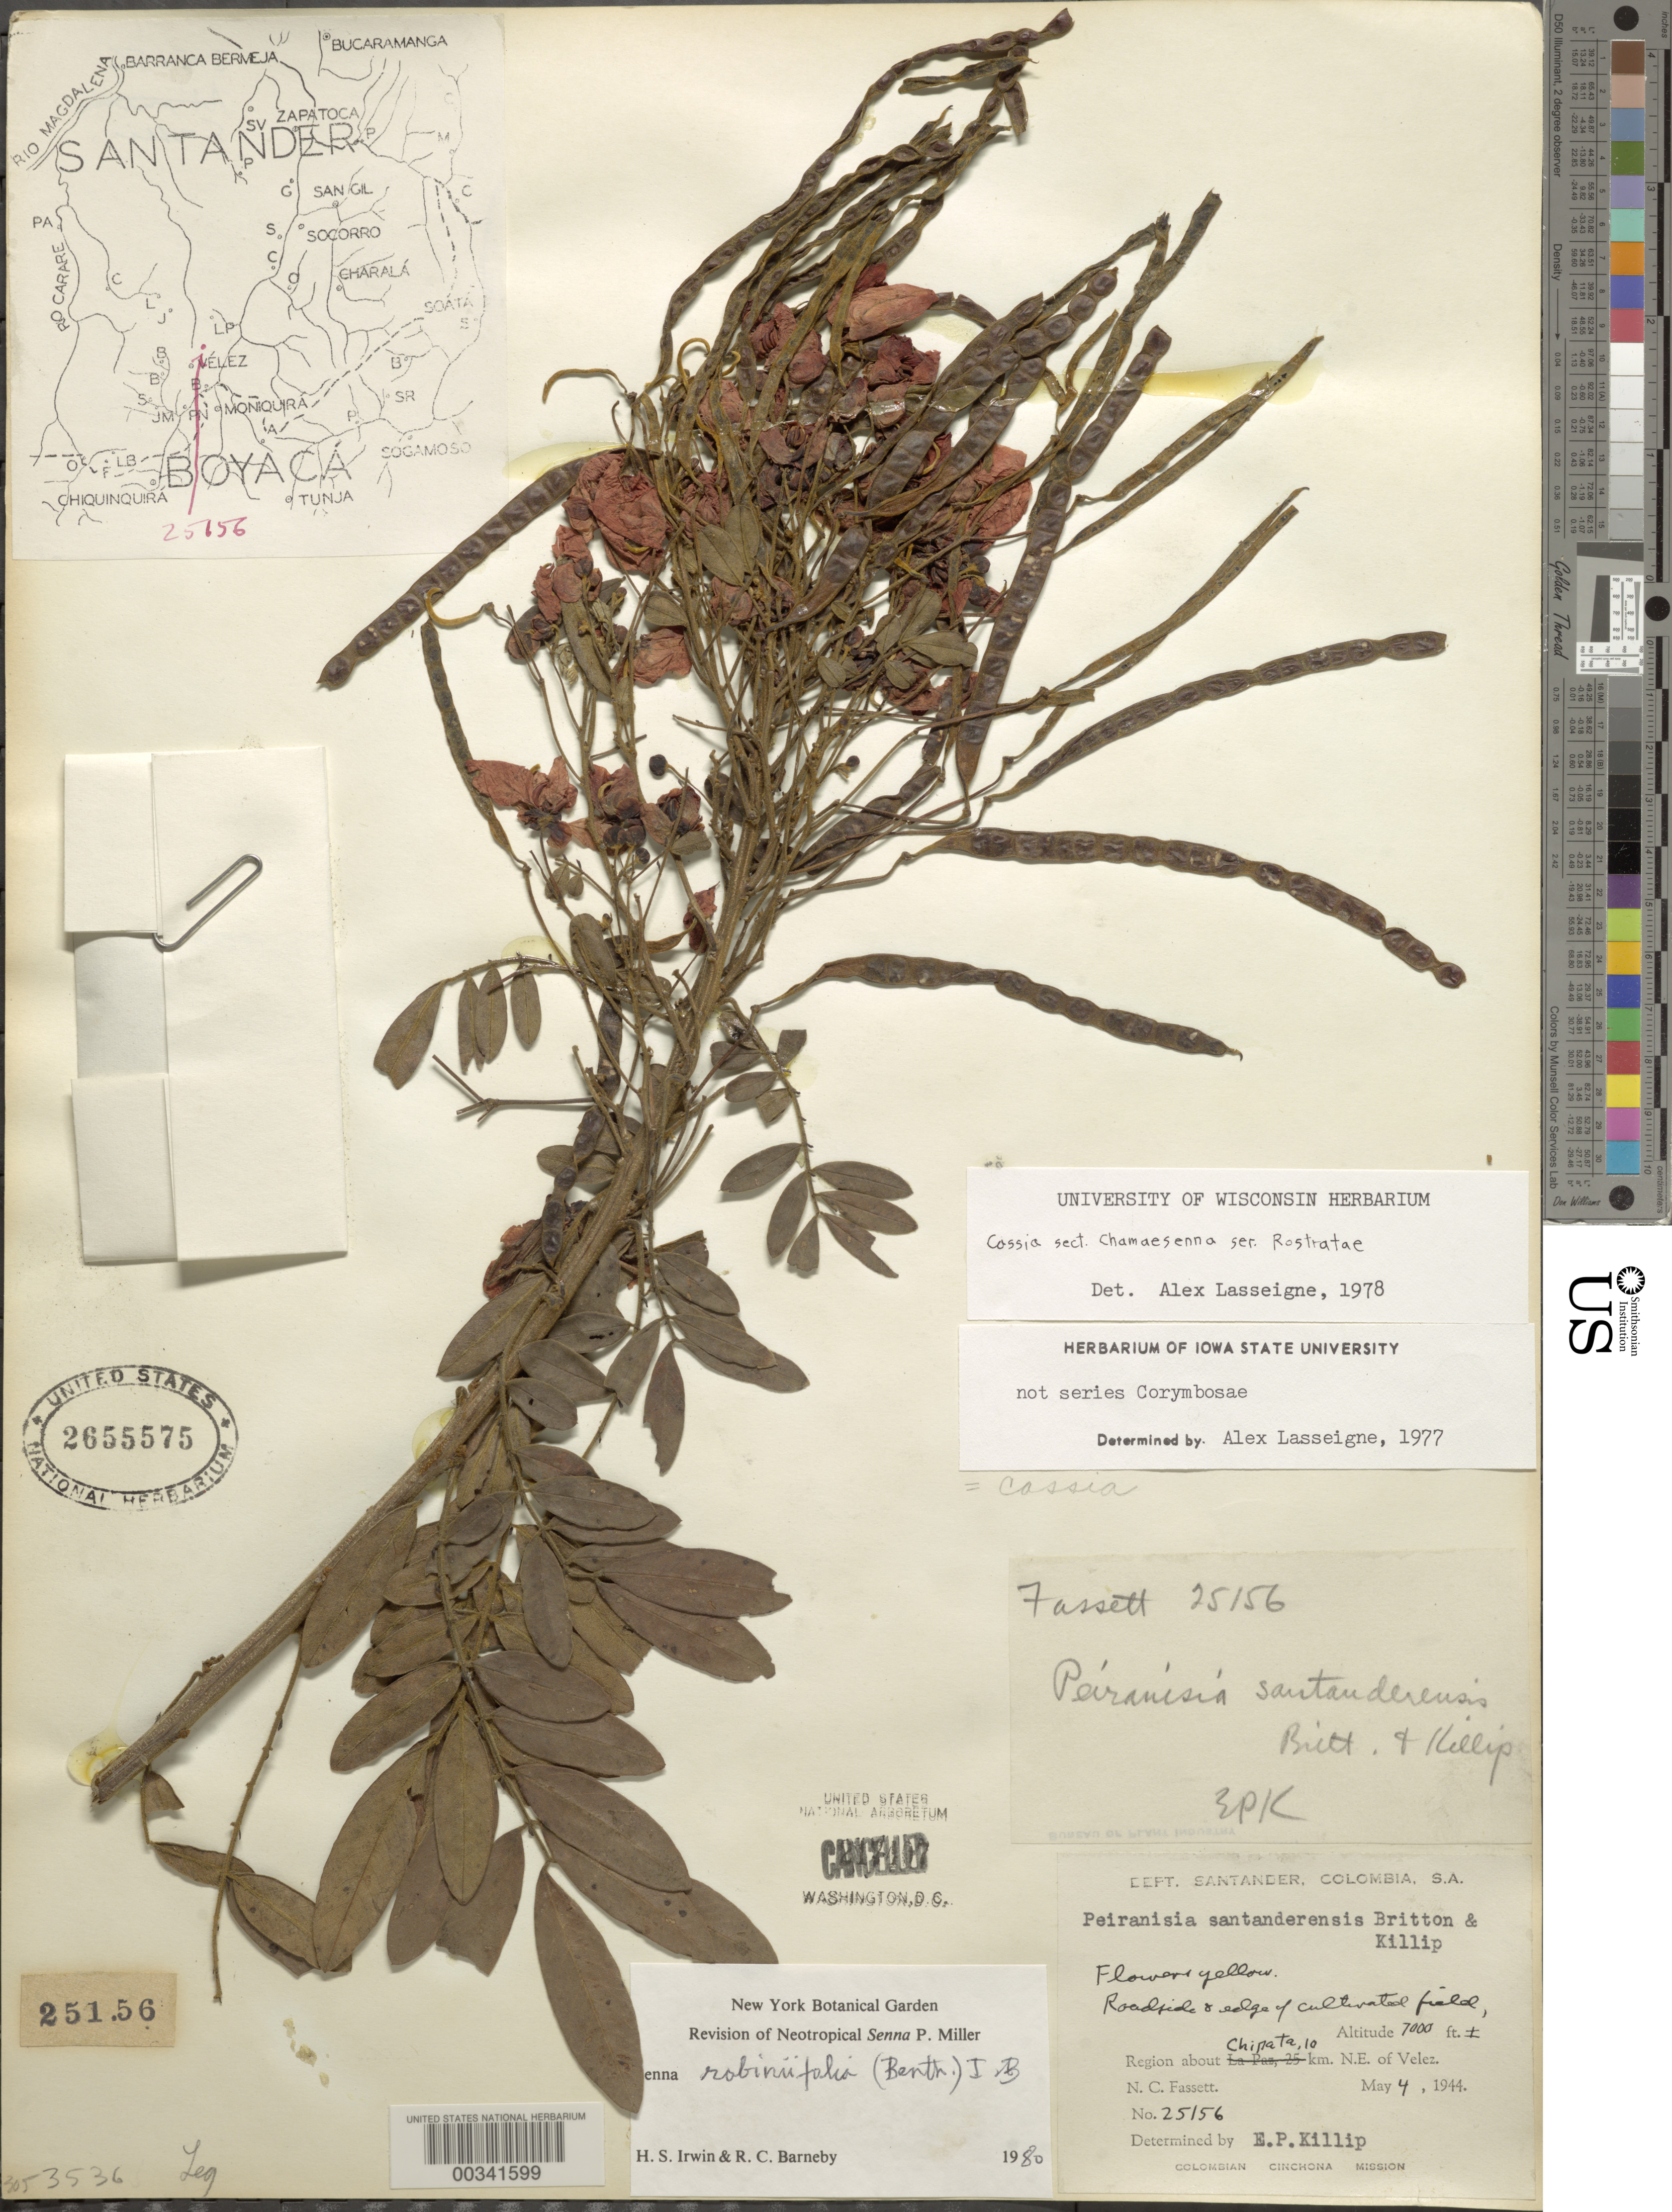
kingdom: Plantae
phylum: Tracheophyta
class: Magnoliopsida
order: Fabales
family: Fabaceae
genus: Senna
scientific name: Senna robiniifolia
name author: (Benth.) H.S. Irwin & Barneby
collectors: N. C. Fassett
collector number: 25156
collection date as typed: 04 May 1944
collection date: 1944-05-04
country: Colombia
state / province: Santander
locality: Region about Chipata, 10 km NE of Velez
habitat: Roadside and edge of cultivated field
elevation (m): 2134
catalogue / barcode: US 2655575